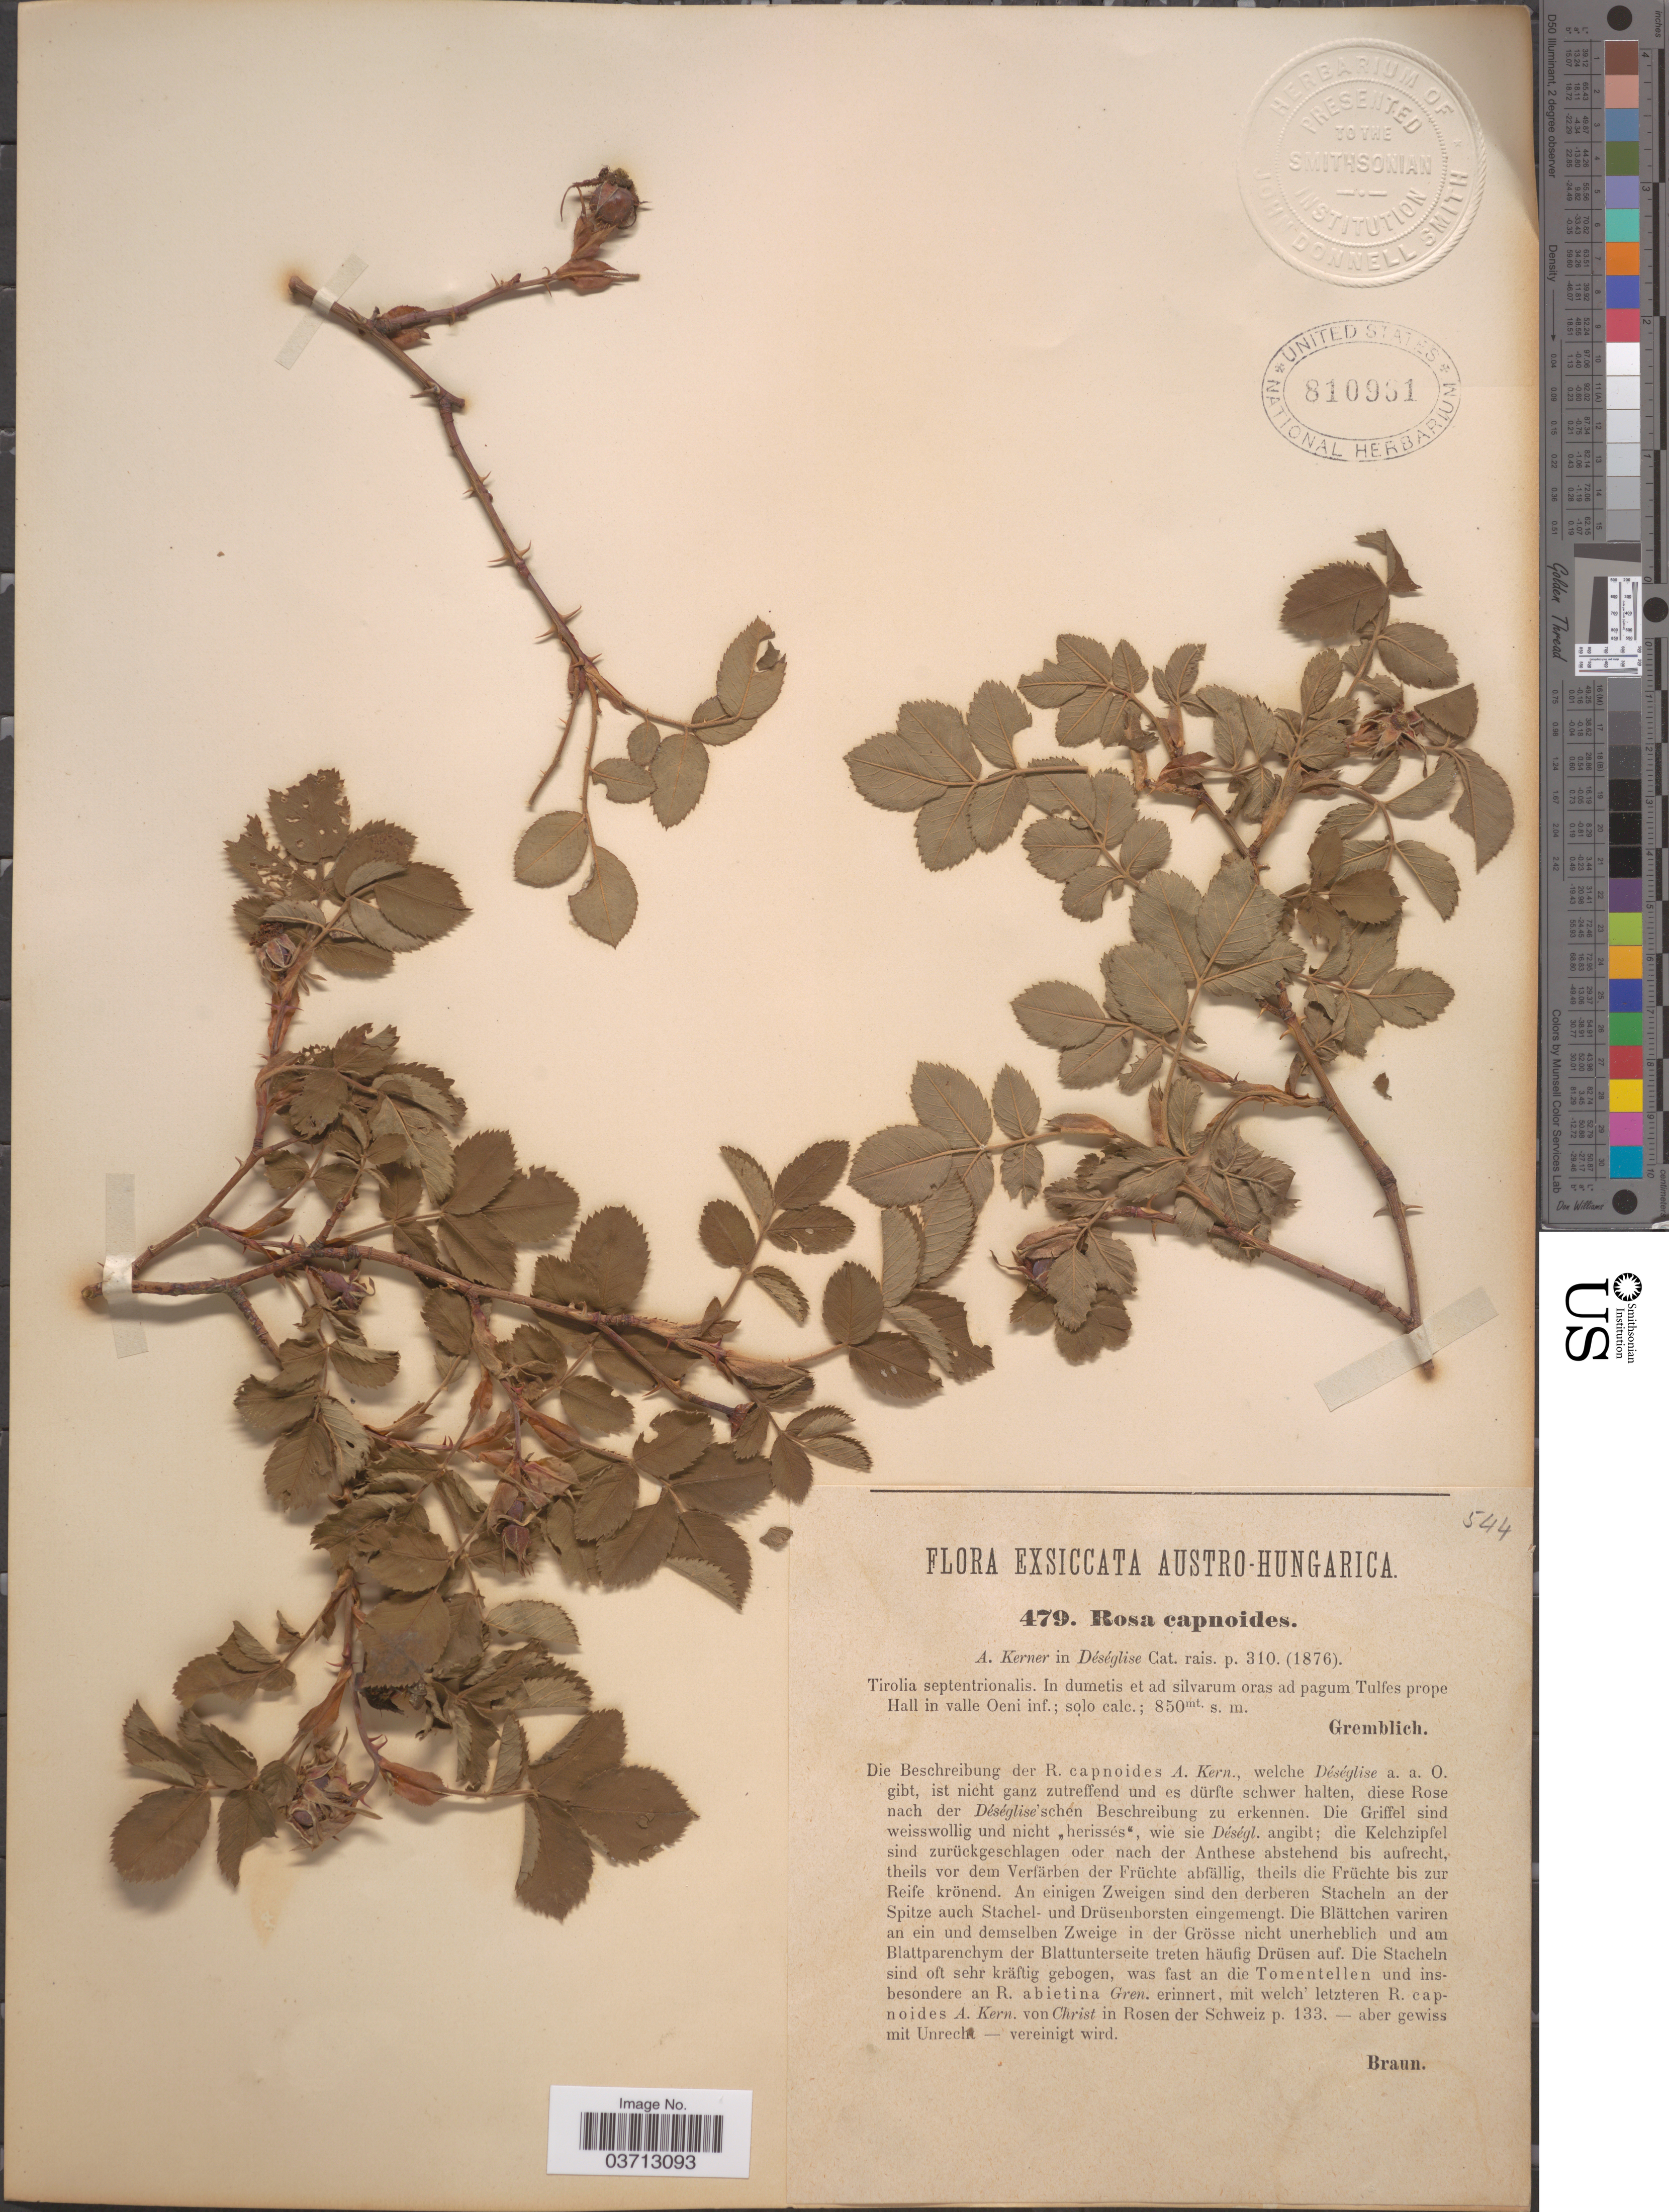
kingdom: Plantae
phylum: Tracheophyta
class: Magnoliopsida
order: Rosales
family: Rosaceae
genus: Rosa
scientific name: Rosa capnoides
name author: A. Kern. ex Déségl.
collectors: -. Gremblich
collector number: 479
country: Austria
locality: Austro-Hungarica. Tirolia septentrionalis. In dumetis et ad silvarum oras ad pagum Tulfes prope Hall in valle Oeni inf.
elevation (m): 850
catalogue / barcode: US 810961